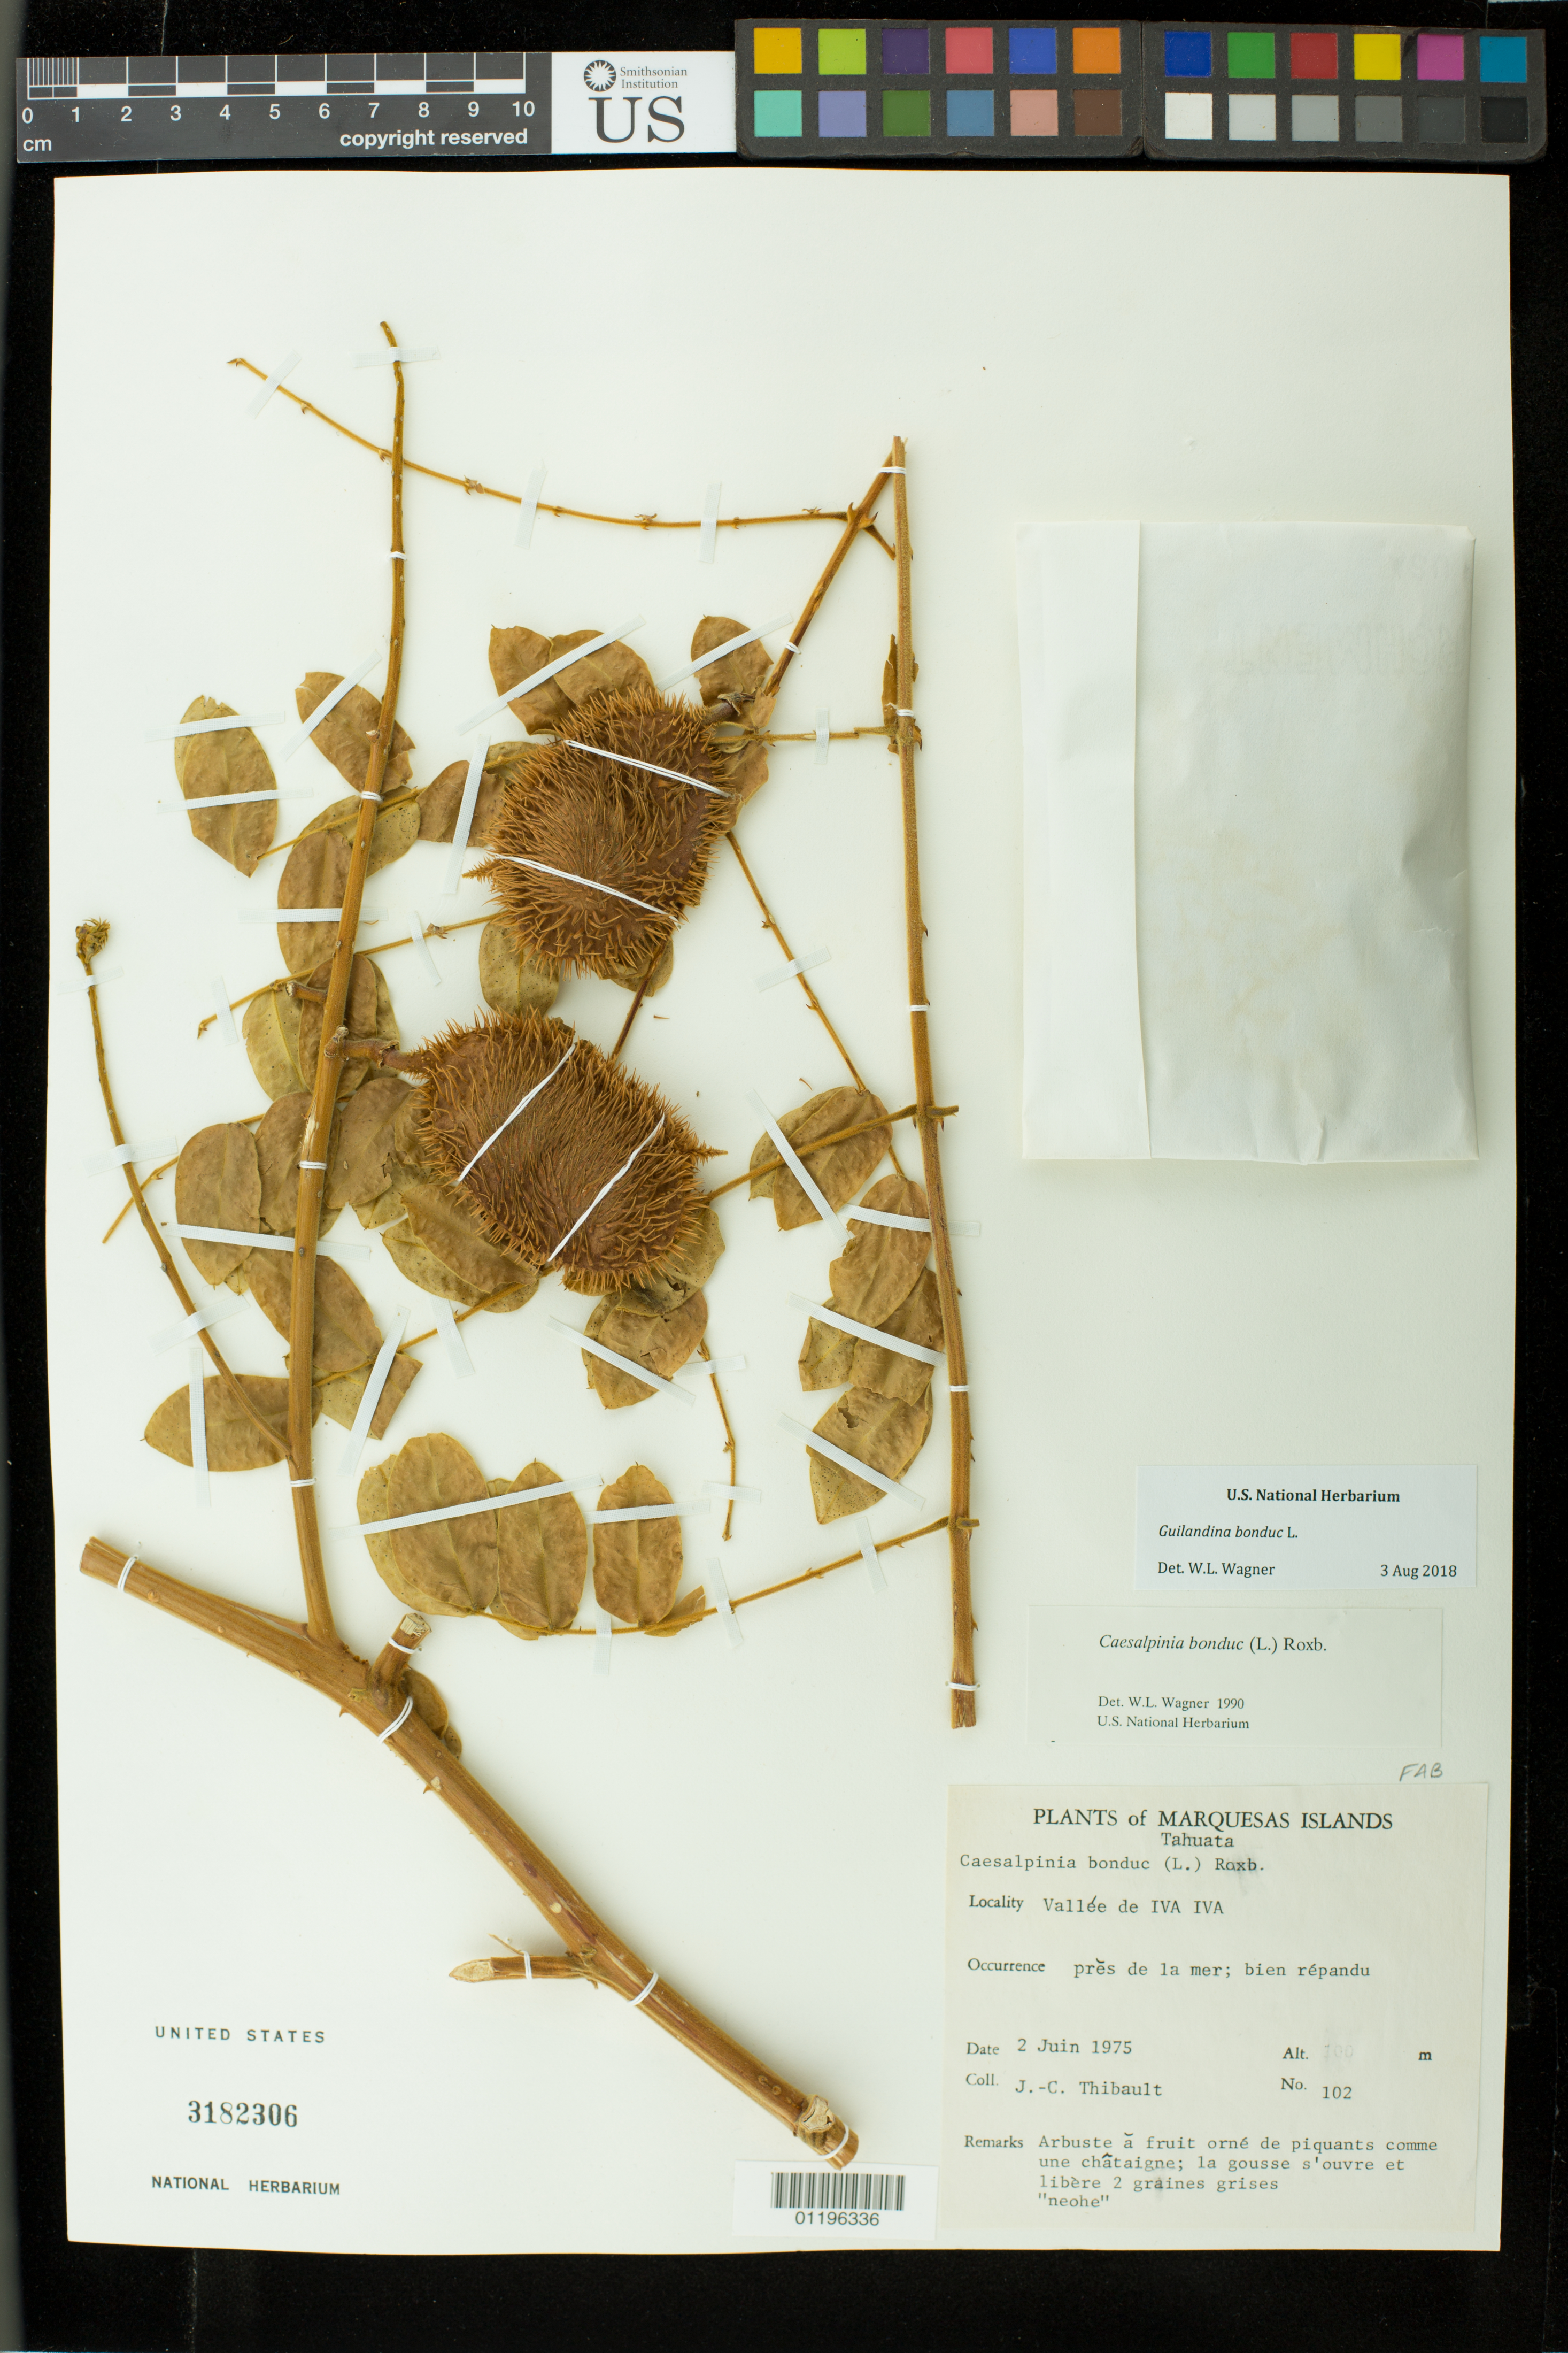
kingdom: Plantae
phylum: Tracheophyta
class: Magnoliopsida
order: Fabales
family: Fabaceae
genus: Guilandina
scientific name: Guilandina bonduc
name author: L.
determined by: Wagner, W. L., (BOT), Smithsonian Institution - National Museum of Natural History (UNITED STATES)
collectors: J. Thibault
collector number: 102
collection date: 1975-06-02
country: French Polynesia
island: Tahuata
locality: Vallée de Iva Iva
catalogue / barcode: US 3182306